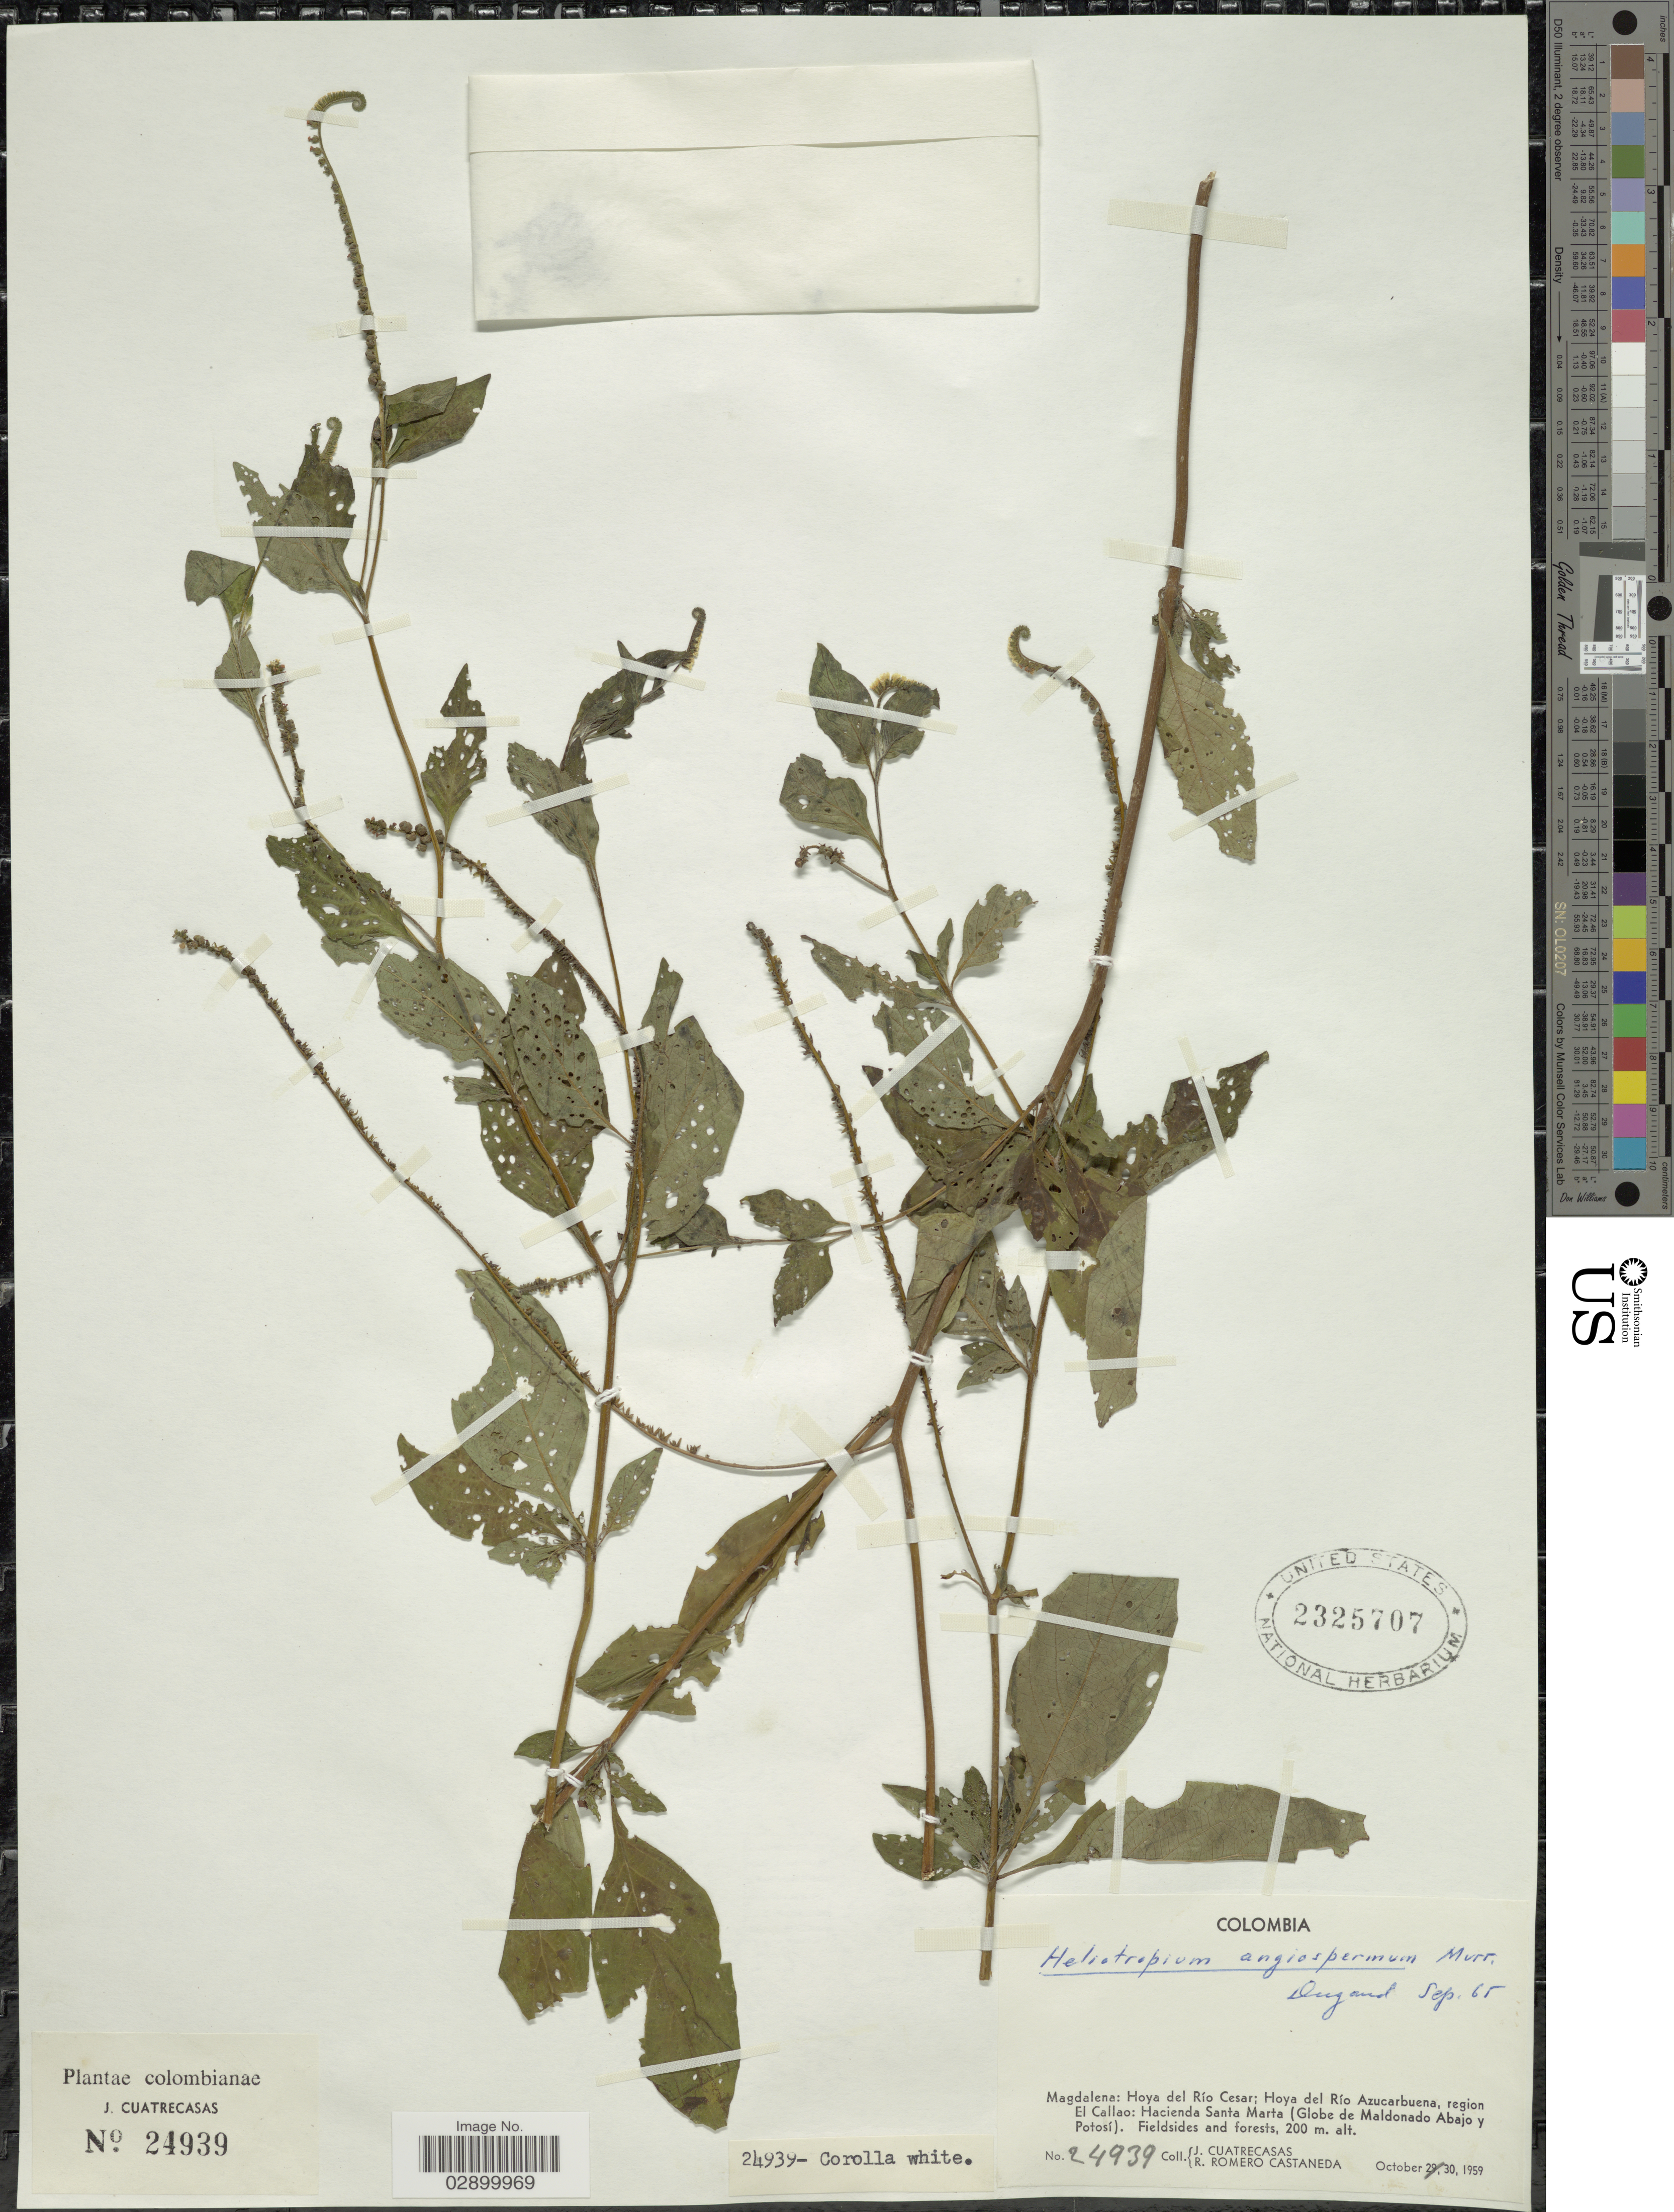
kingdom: Plantae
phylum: Tracheophyta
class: Magnoliopsida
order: Boraginales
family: Heliotropiaceae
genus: Heliotropium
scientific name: Heliotropium angiospermum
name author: Murray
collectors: J. Cuatrecasas & R. Romero Castañeda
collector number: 24939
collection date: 1959-10-30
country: Colombia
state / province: Magdalena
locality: Hoya del Río Cesar; Hoya del Río Azucarbuena, region El Callao: Hacienda Santa Marta (Globe de Maldonado Abajo y Potosí).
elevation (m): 200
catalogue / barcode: US 2325707